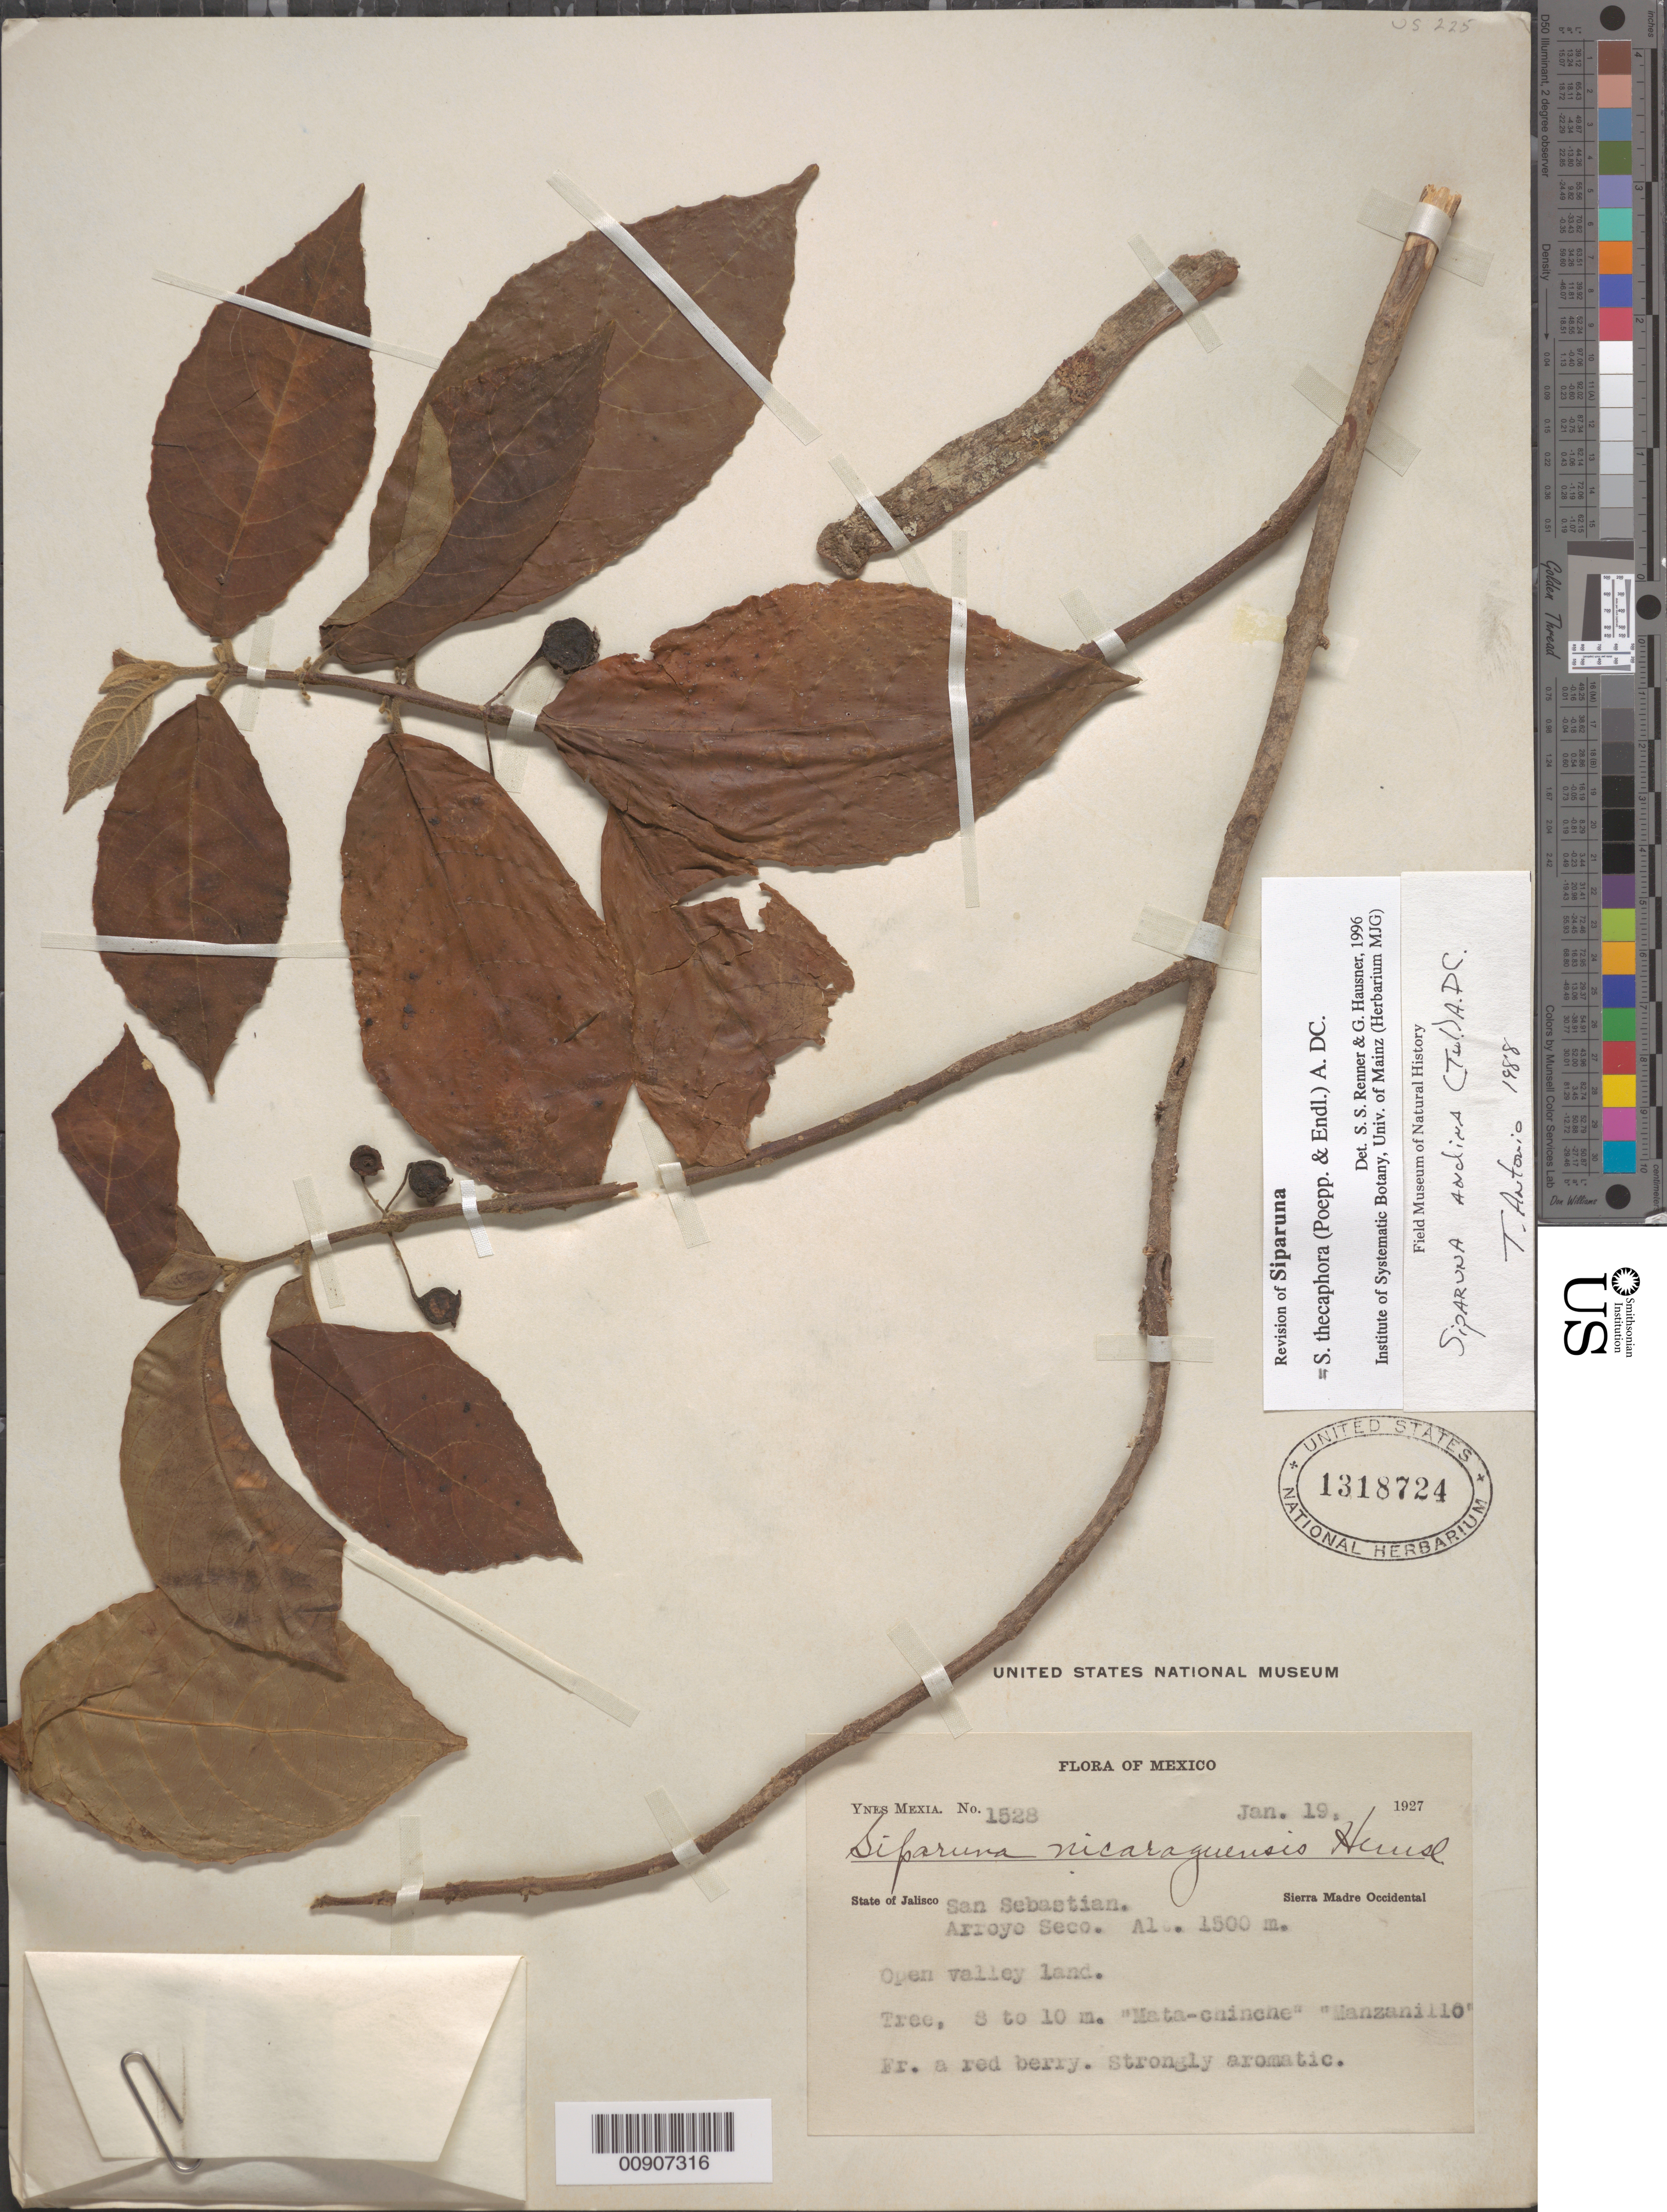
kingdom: Plantae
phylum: Tracheophyta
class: Magnoliopsida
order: Laurales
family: Siparunaceae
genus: Siparuna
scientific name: Siparuna thecaphora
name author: (Poepp. & Endl.) A. DC.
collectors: Y. Mexia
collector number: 1528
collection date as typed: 19 Jan 1927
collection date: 1927-01-19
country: Mexico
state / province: Jalisco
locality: State of Jalisco. San Sebastian. Arroyo Seco. Sierra Madre Occidental.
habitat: Open valley land.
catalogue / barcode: US 1318724